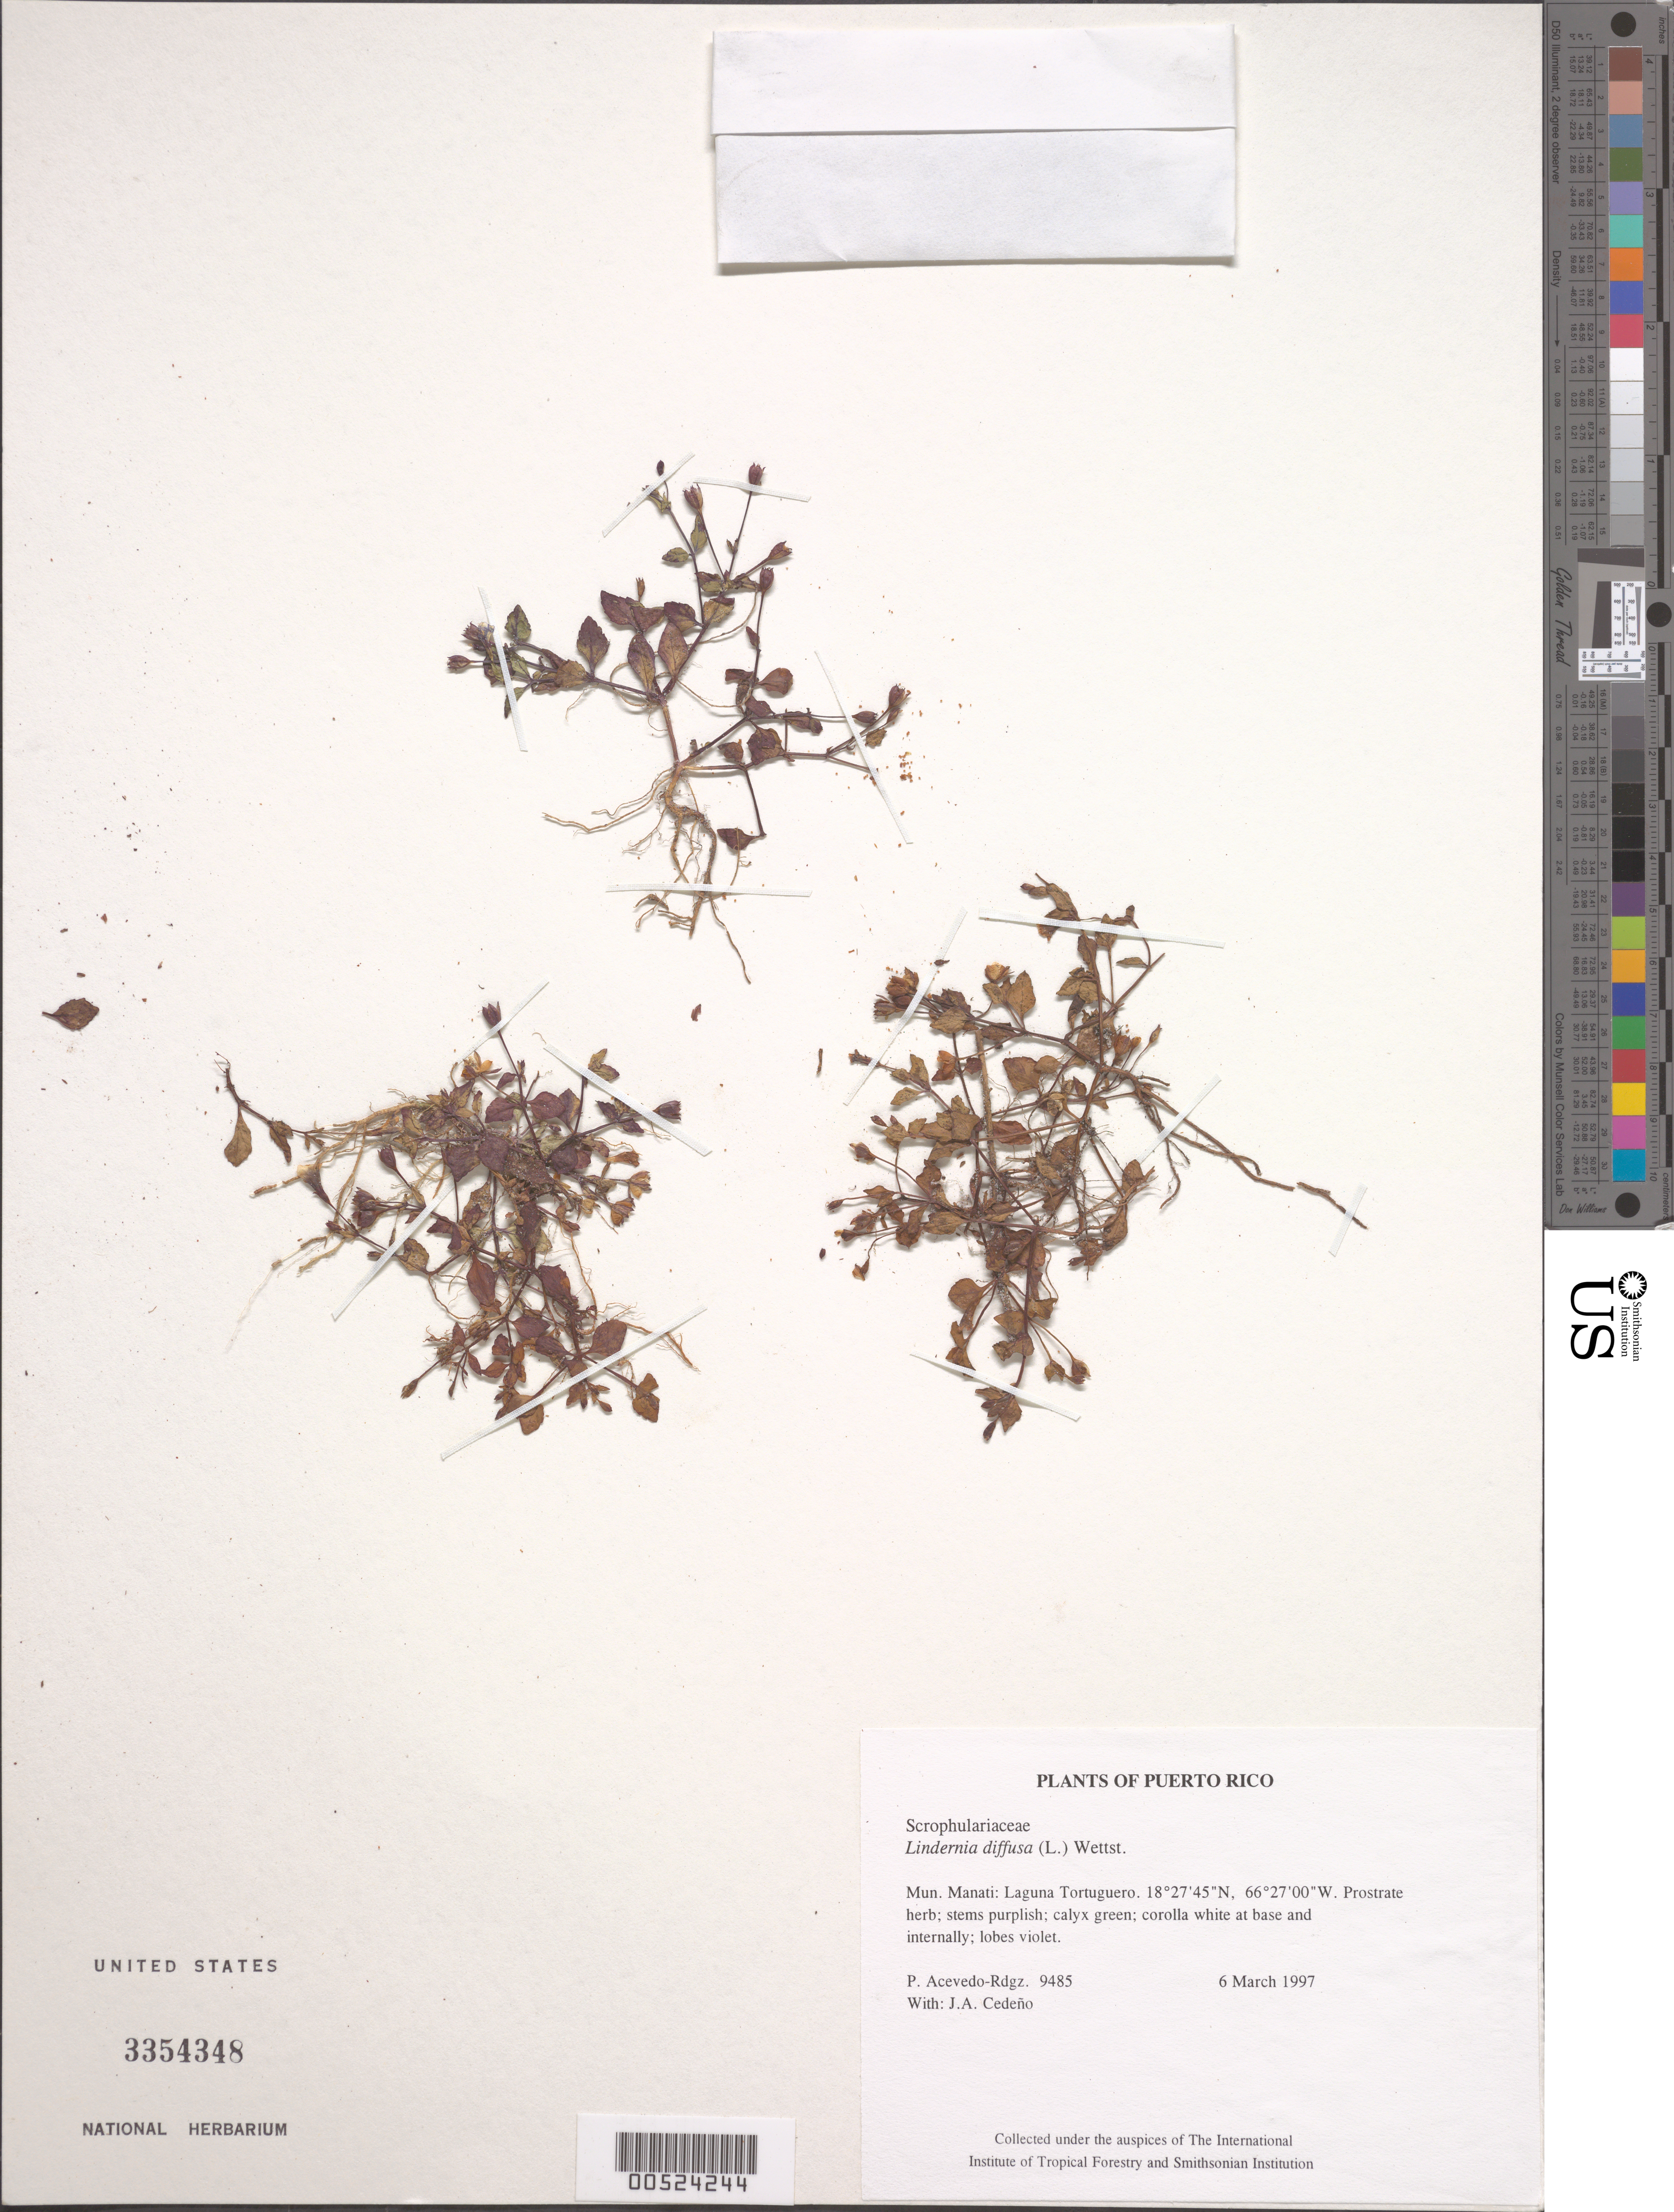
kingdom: Plantae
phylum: Tracheophyta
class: Magnoliopsida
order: Lamiales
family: Linderniaceae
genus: Lindernia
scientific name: Lindernia diffusa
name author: (L.) Wettst.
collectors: P. Acevedo-Rodr. & J. A. Cedeño M.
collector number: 9485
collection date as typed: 06 Mar 1997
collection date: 1997-03-06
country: Puerto Rico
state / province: Manatí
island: Puerto Rico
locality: Manatí: Laguna Tortuguero.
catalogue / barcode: US 3354348